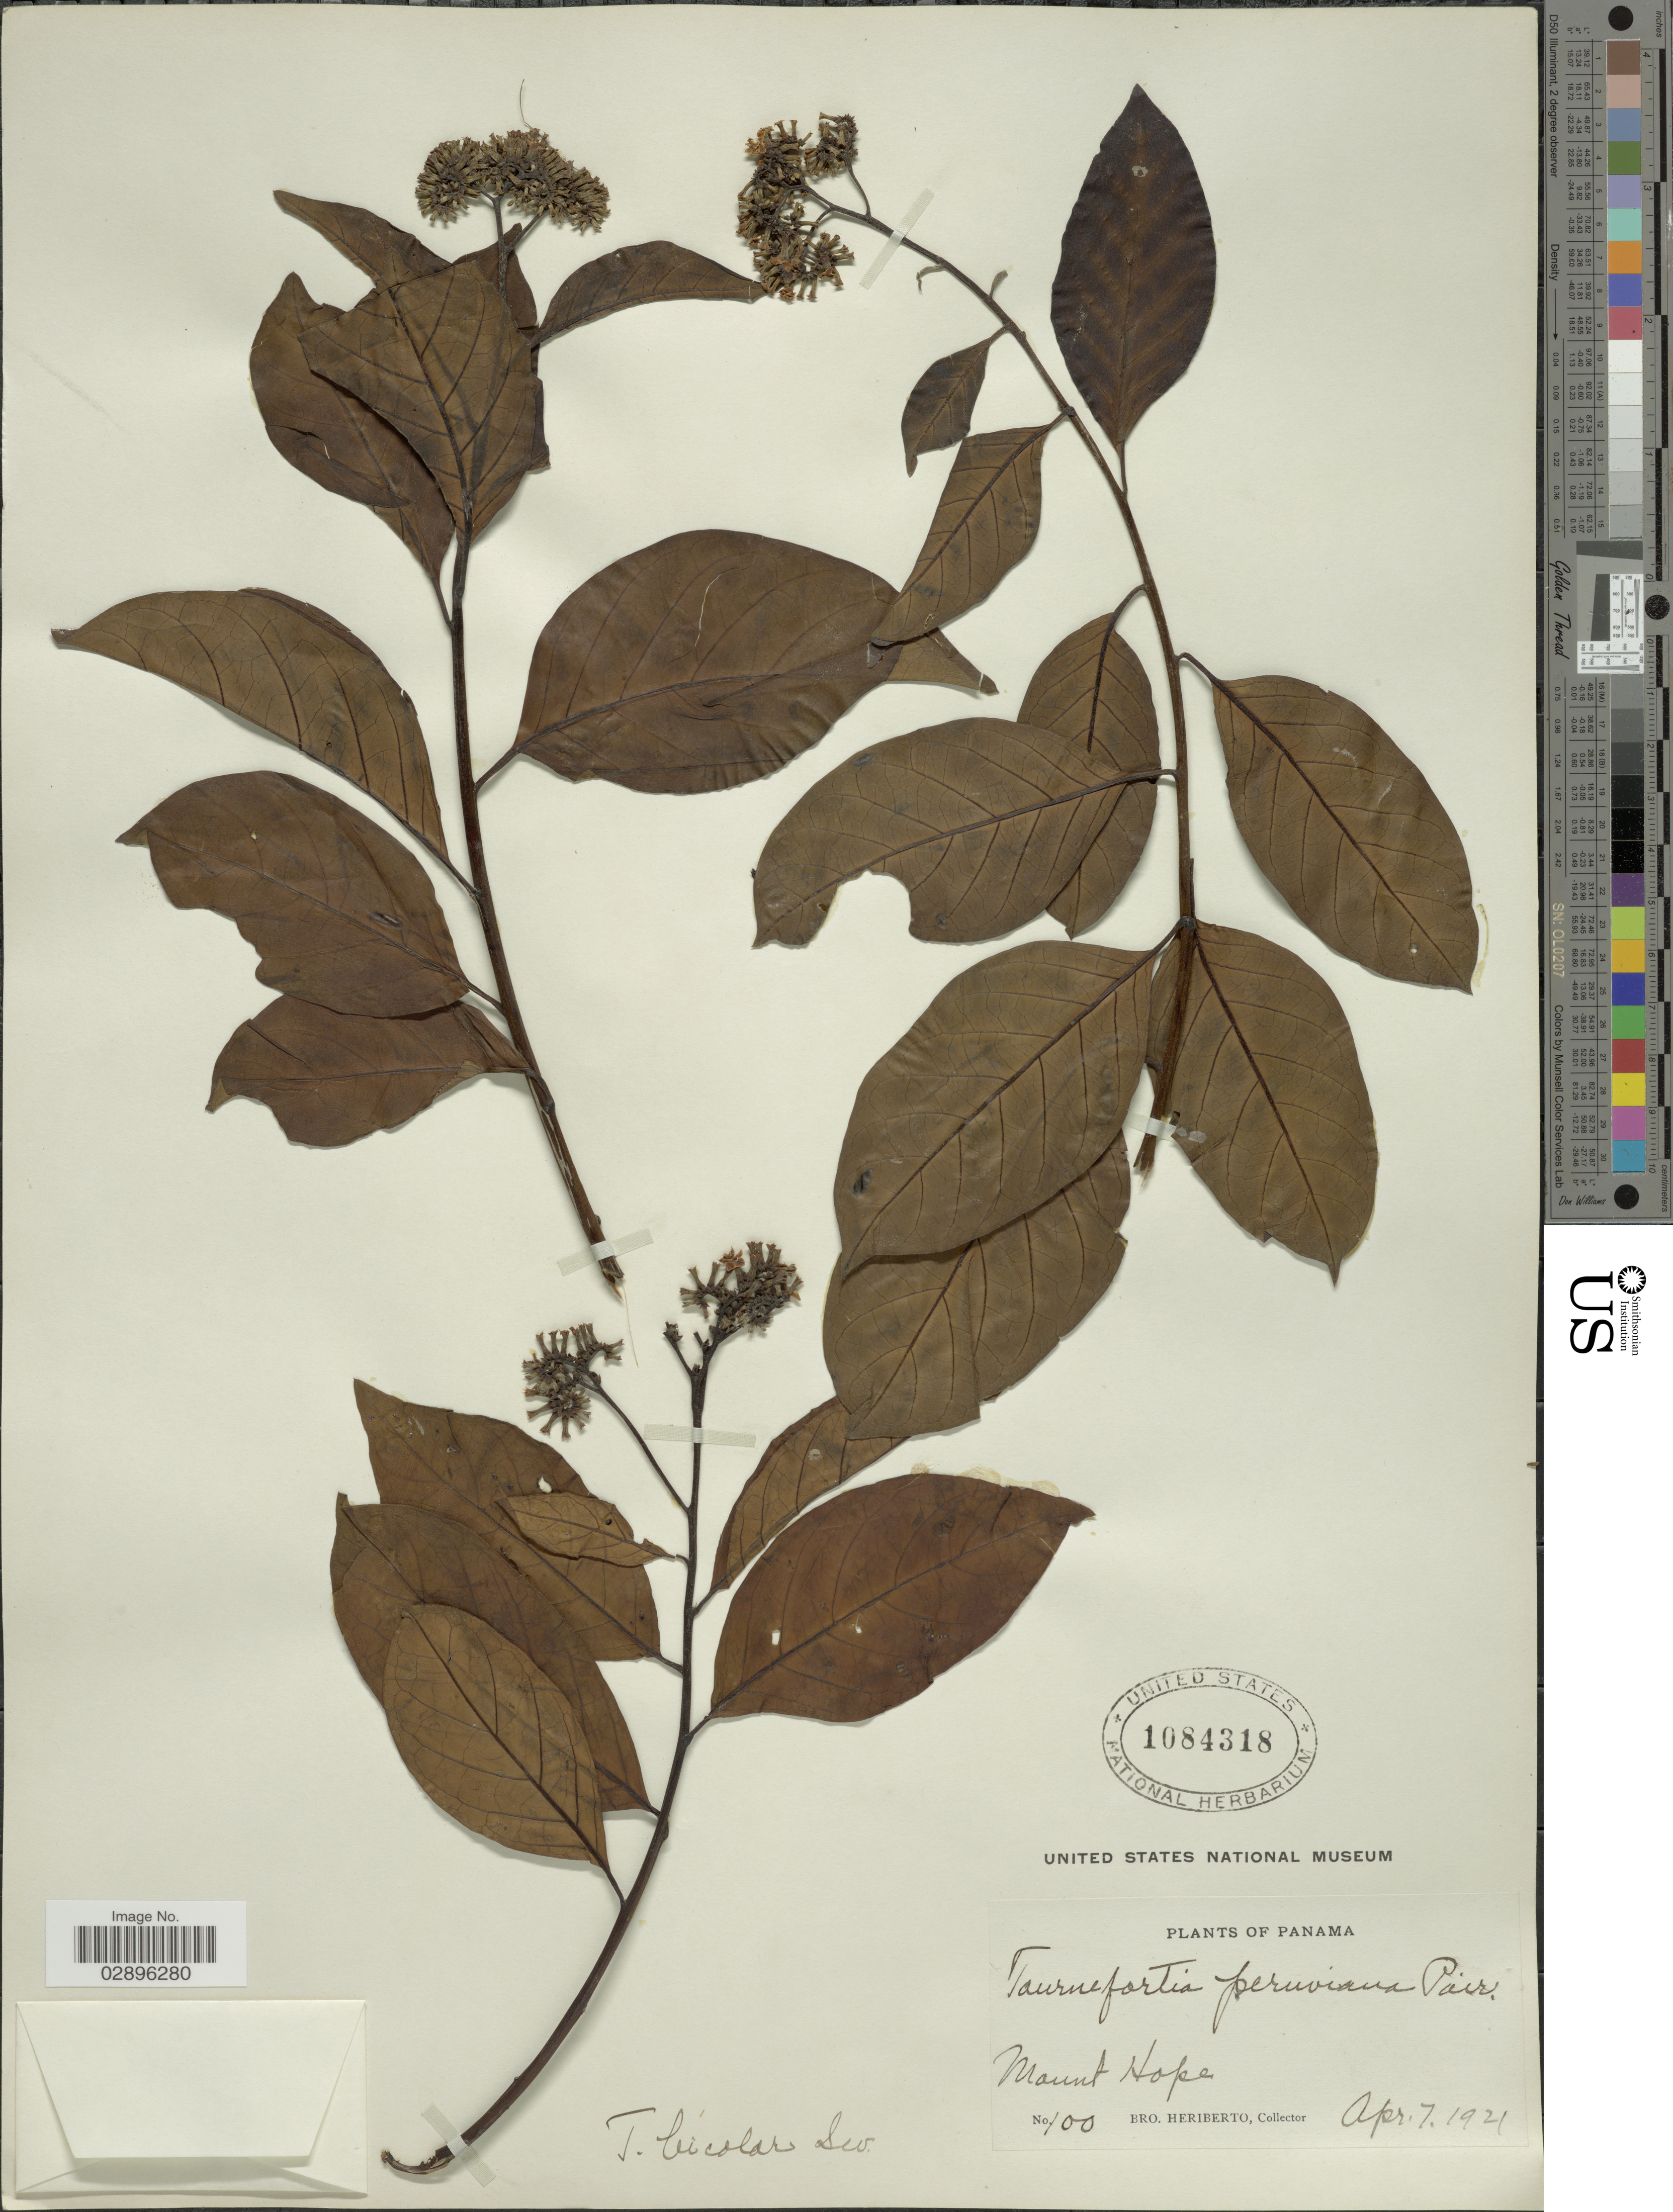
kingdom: Plantae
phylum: Tracheophyta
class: Magnoliopsida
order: Boraginales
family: Heliotropiaceae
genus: Tournefortia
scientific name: Tournefortia bicolor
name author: Sw.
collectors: B. Heriberto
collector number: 100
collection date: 1921-04-07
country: Panama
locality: Mount Hope.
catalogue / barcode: US 1084318